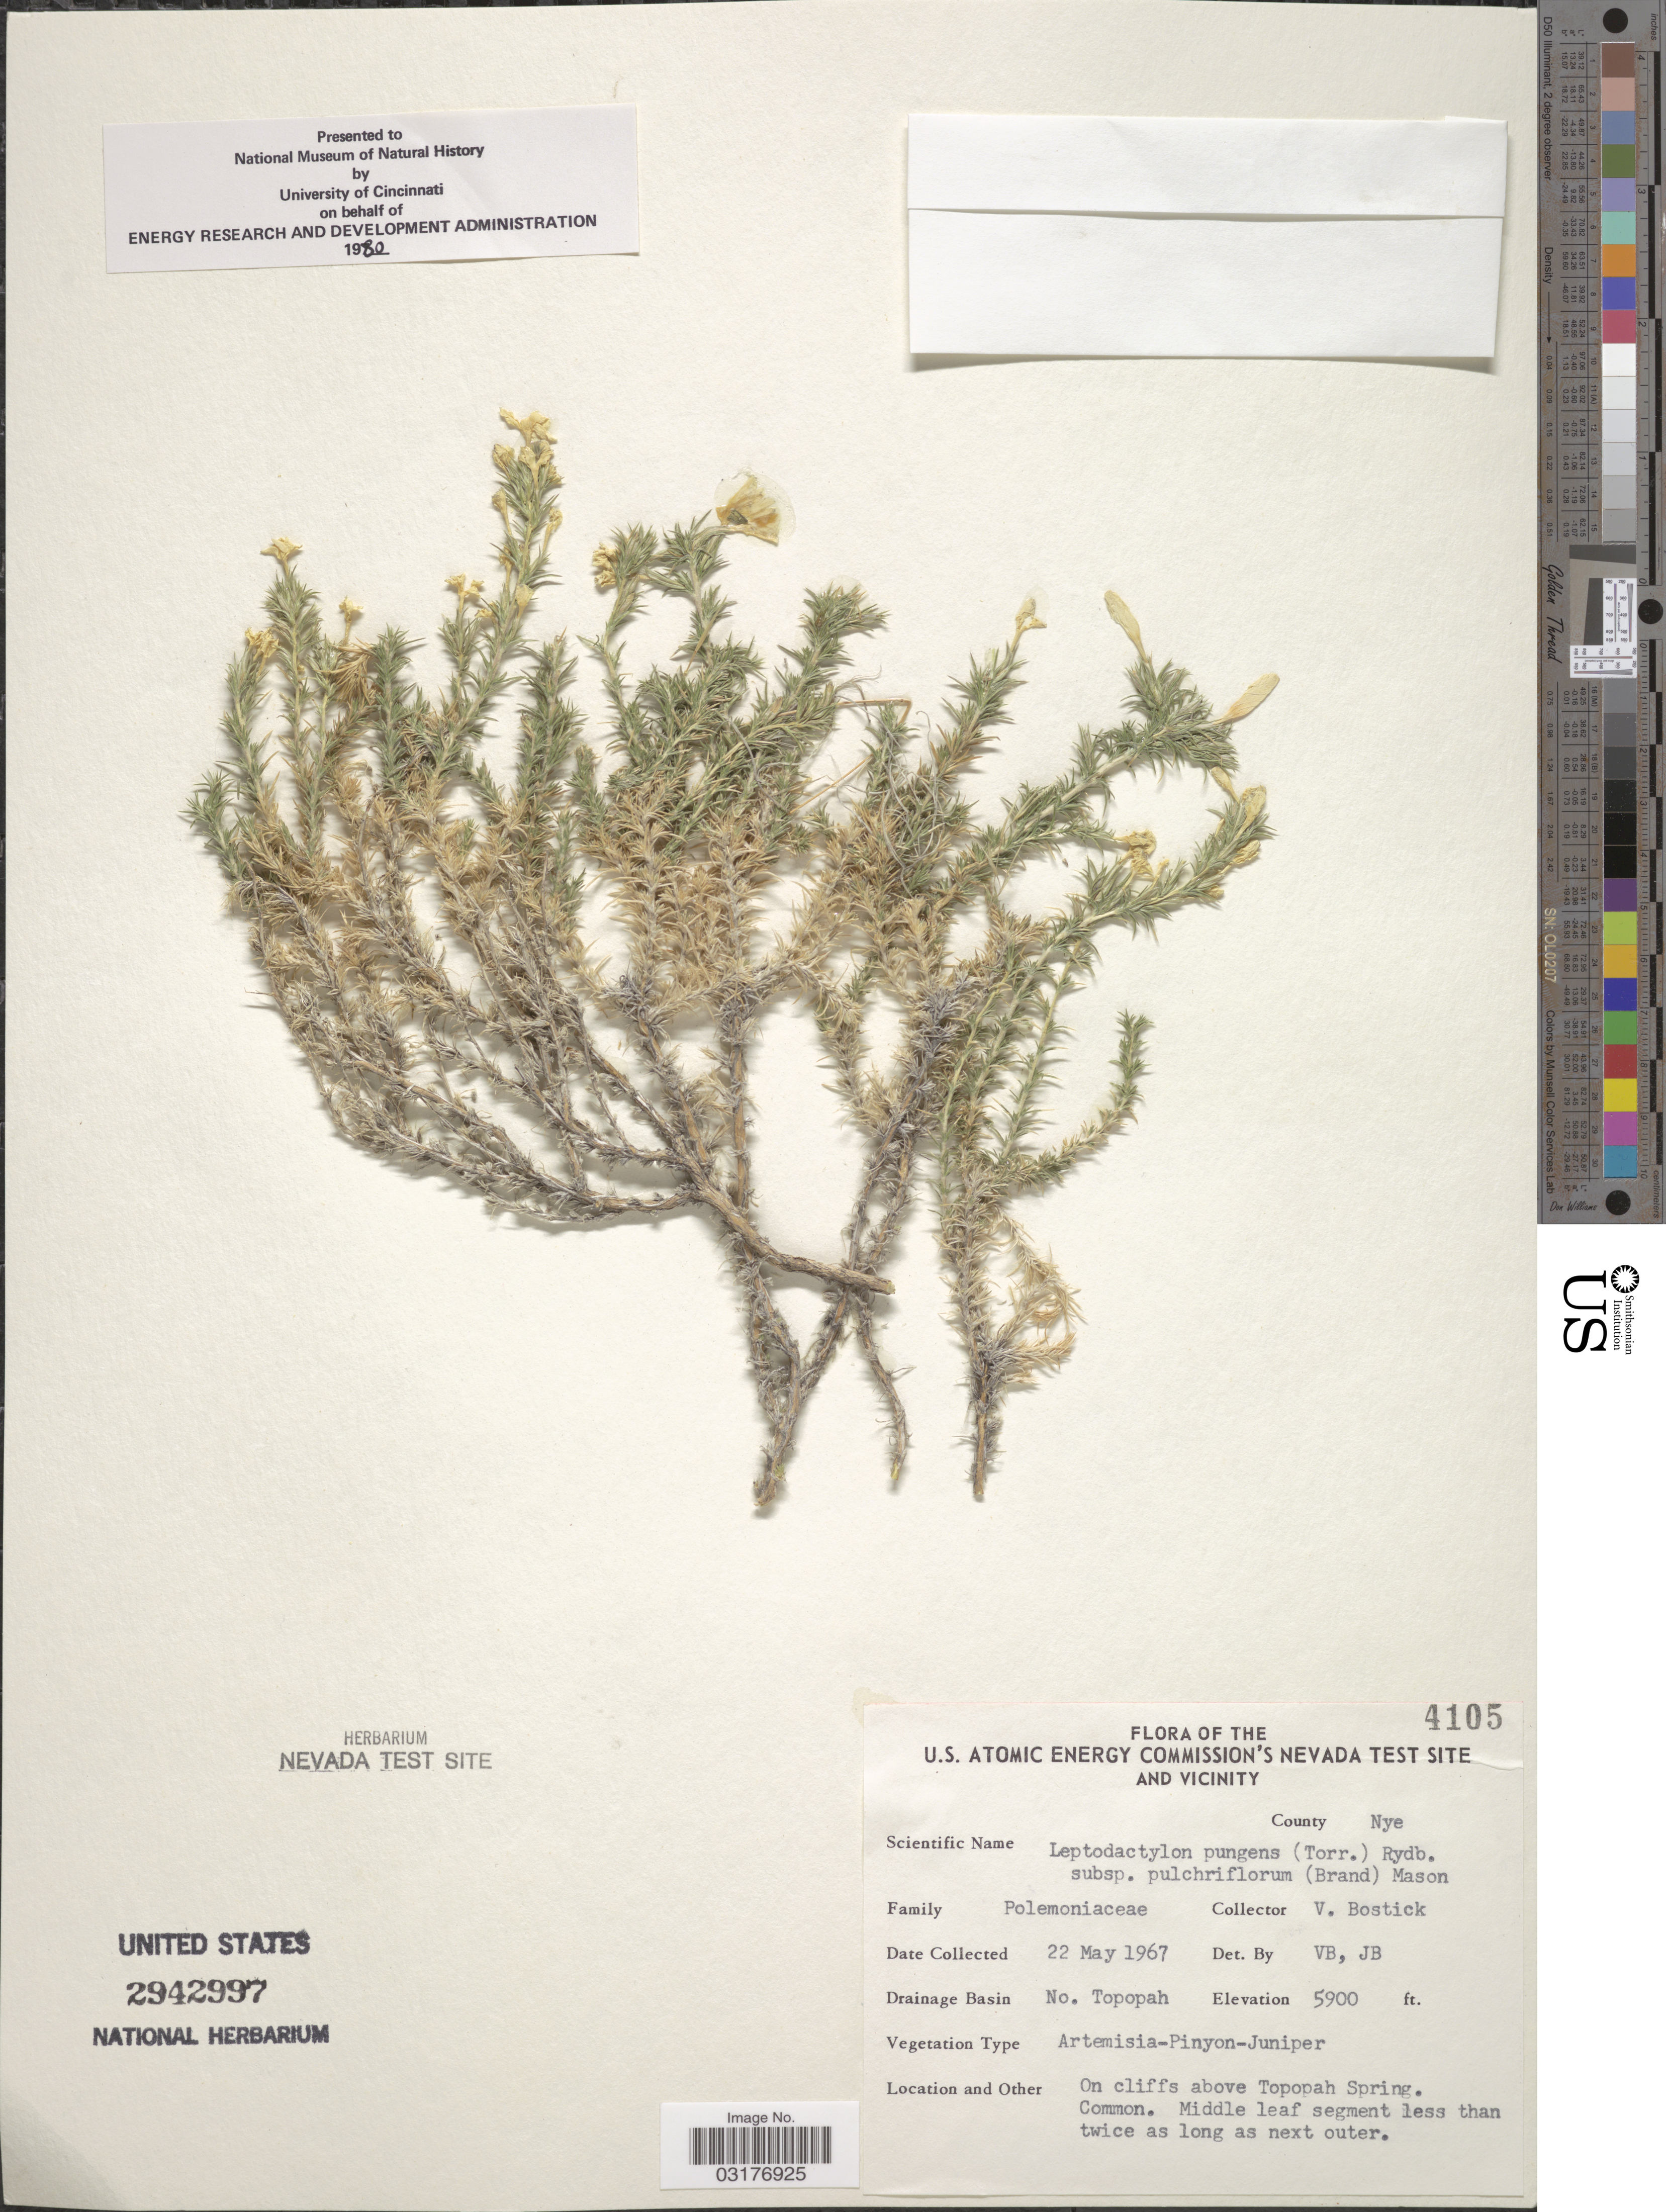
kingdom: Plantae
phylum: Tracheophyta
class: Magnoliopsida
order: Ericales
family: Polemoniaceae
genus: Linanthus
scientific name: Linanthus pungens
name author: (Torr.) J.M. Porter & L.A. Johnson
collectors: V. Bostick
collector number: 4105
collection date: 1967-05-22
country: United States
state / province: Nevada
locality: The U.S. Atomic Energy Commission's Nevada Test Site and Vicinity. County Nye. Drainage Basin No. Topopah. On cliffs above Topopah Spring.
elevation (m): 1798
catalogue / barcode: US 2942997